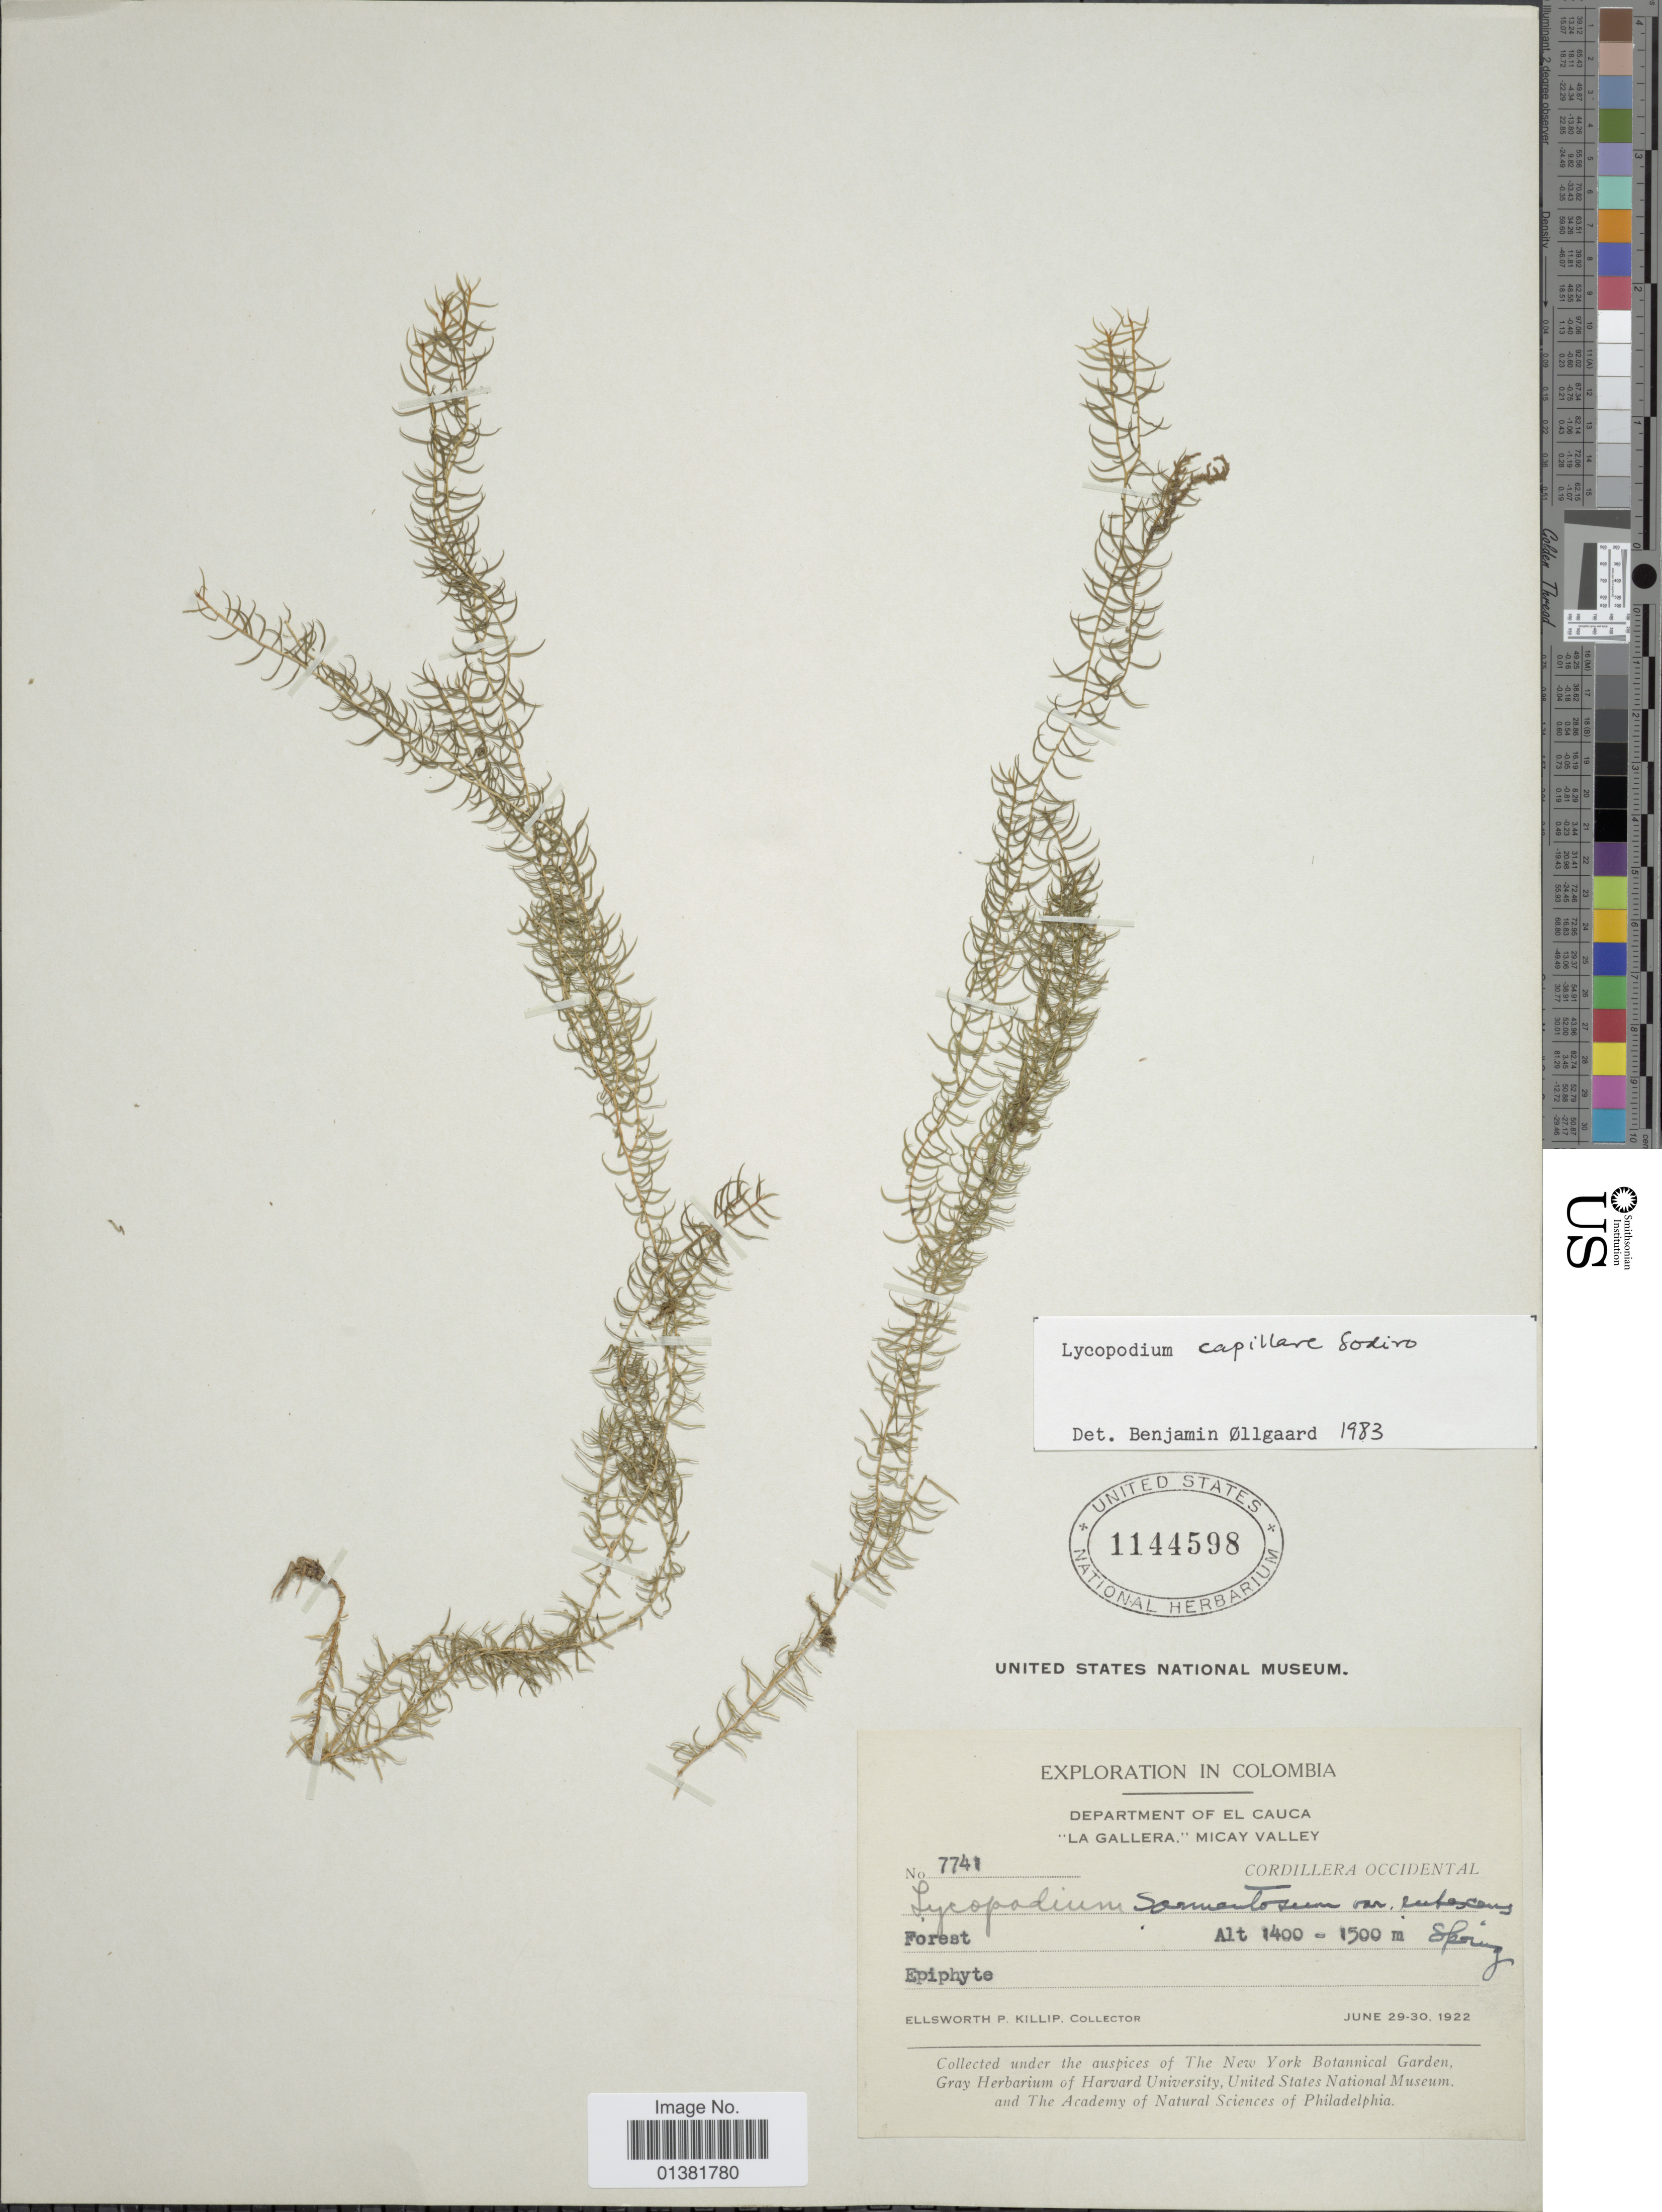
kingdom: Plantae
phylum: Tracheophyta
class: Lycopodiopsida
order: Lycopodiales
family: Lycopodiaceae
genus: Phlegmariurus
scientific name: Phlegmariurus capillaris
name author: (Sodiro) B. Øllg.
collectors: E. P. Killip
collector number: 7741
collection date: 1922-06-29/1922-06-30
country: Colombia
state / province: Cauca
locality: La Gallera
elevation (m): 1400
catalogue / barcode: US 1144598